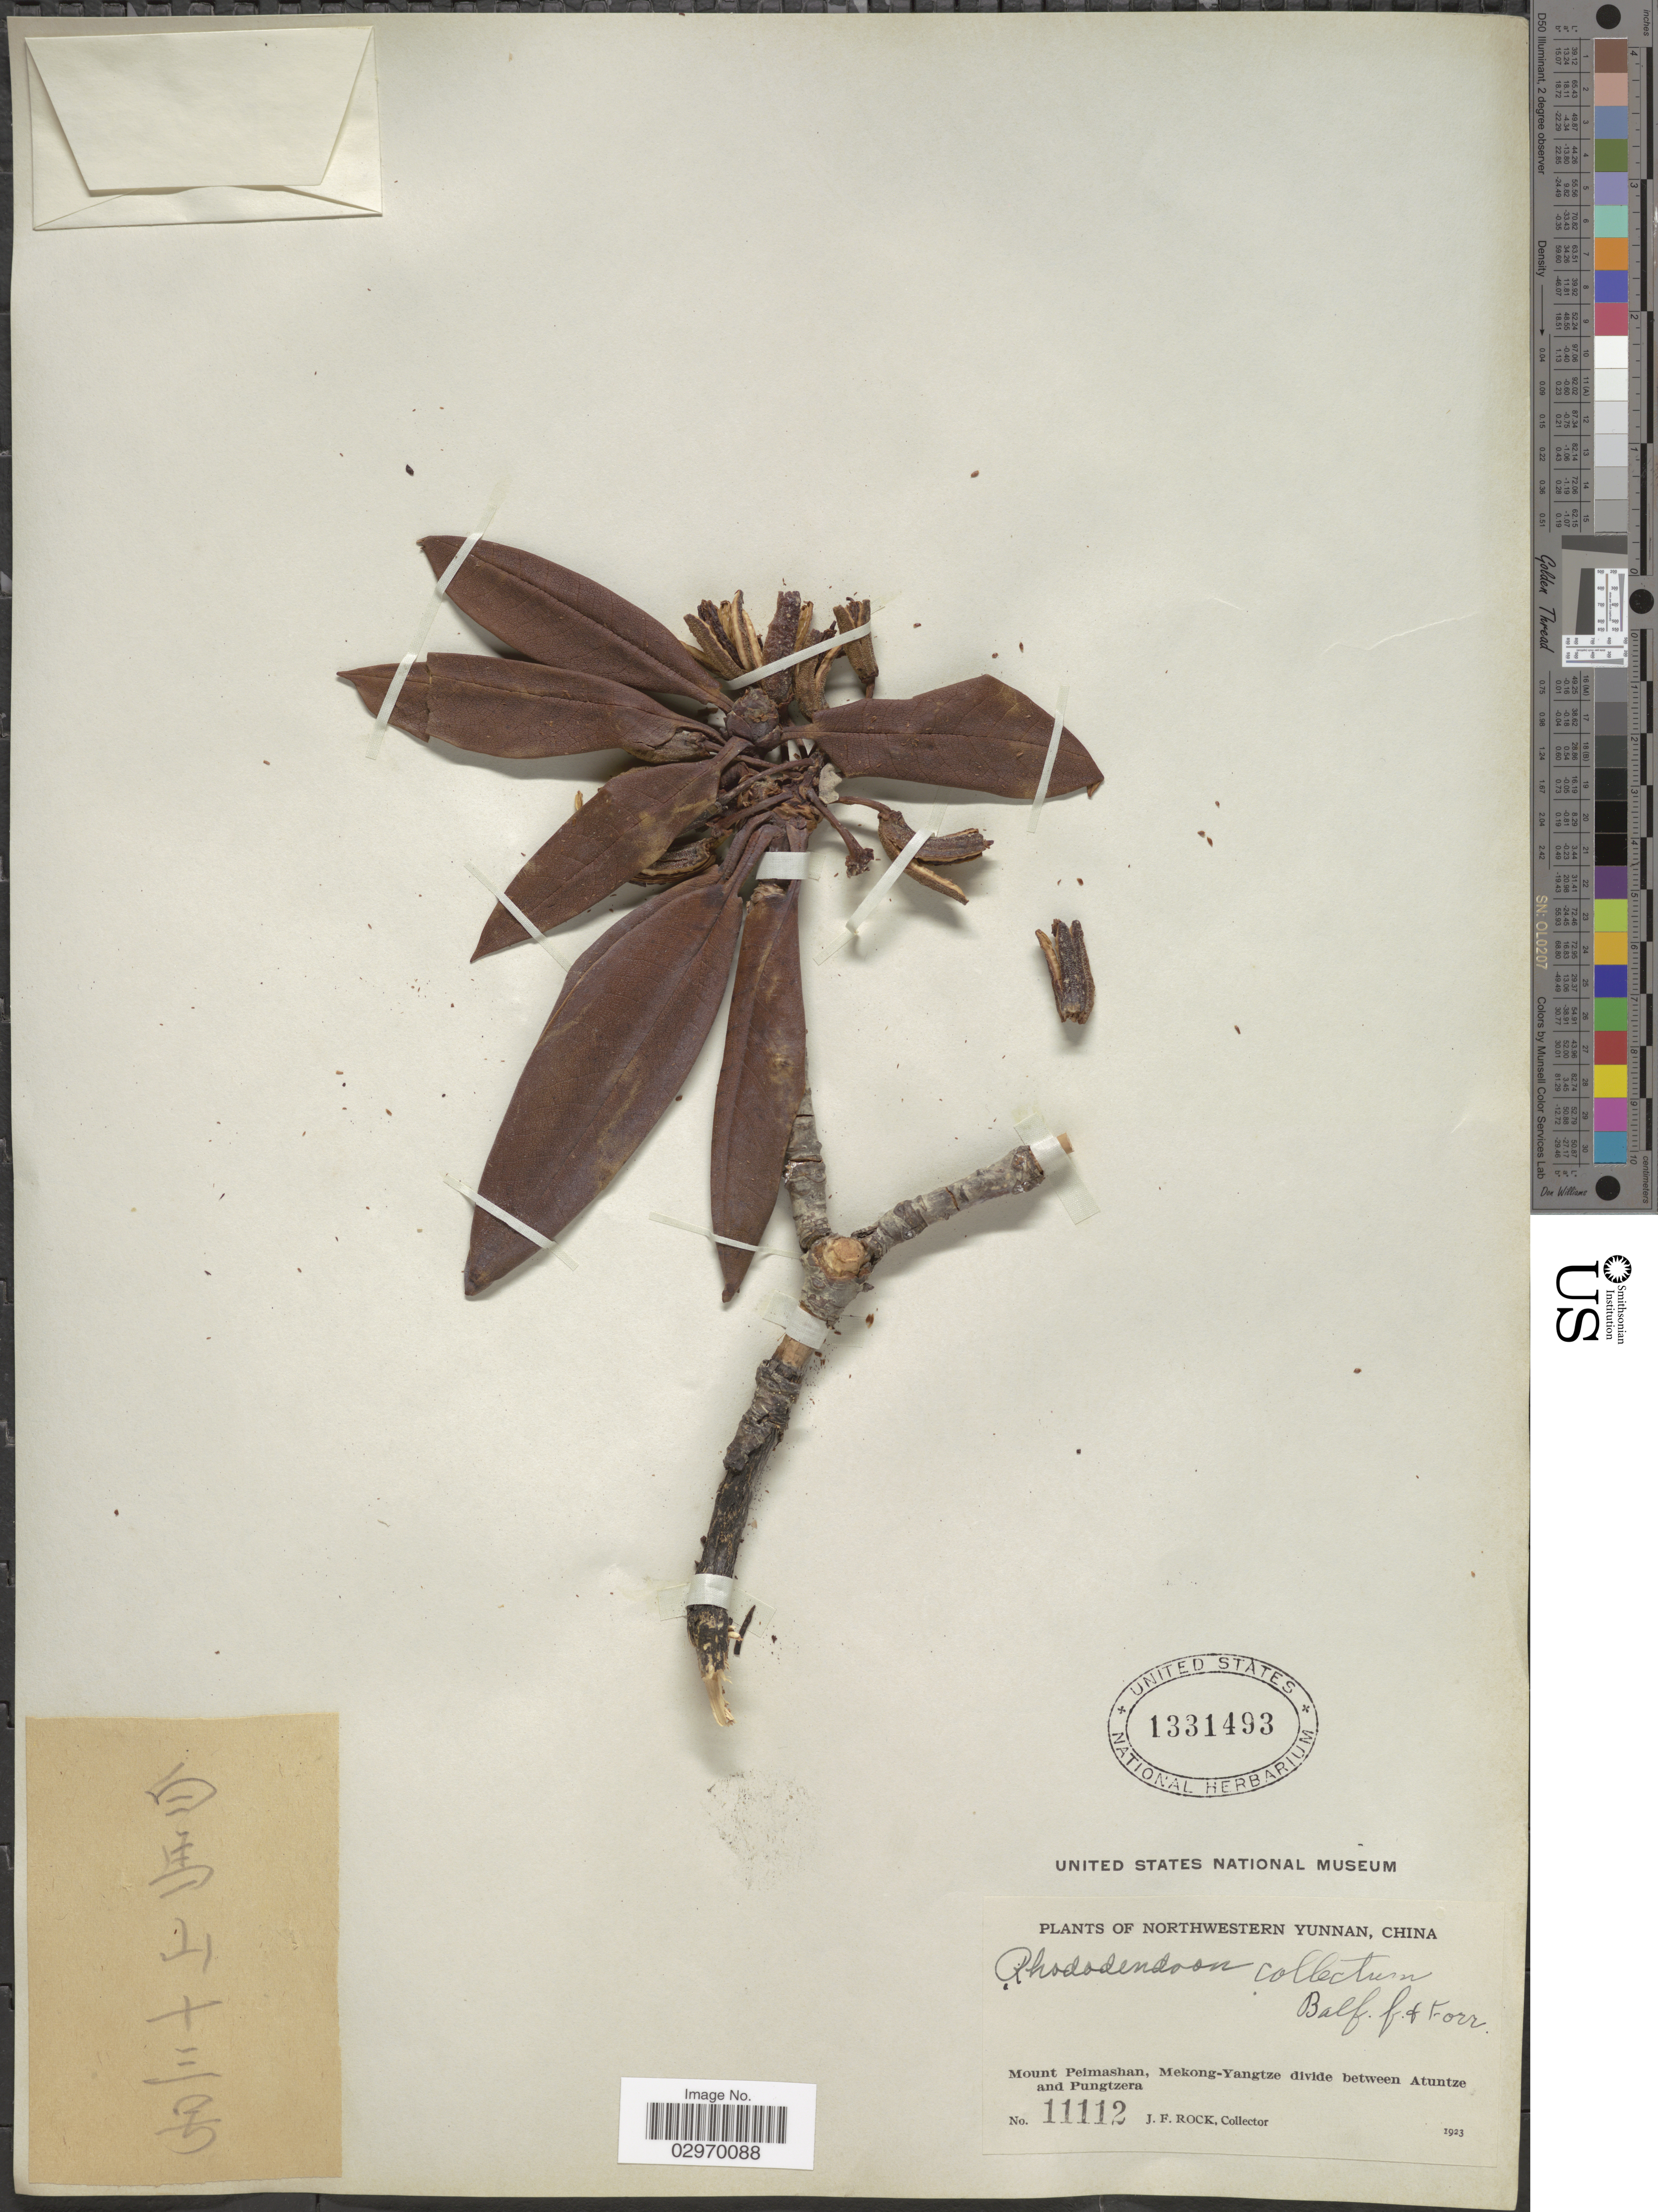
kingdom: Plantae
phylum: Tracheophyta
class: Magnoliopsida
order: Ericales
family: Ericaceae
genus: Rhododendron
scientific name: Rhododendron colletum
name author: Balf. f. & Forrest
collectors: J. Rock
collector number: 11112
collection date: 1923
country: China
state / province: Yunnan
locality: Northwestern Yunnan. Mount Peimashan, Mekong-Yangtze divide between Atuntze and Pungtzera.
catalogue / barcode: US 1331493